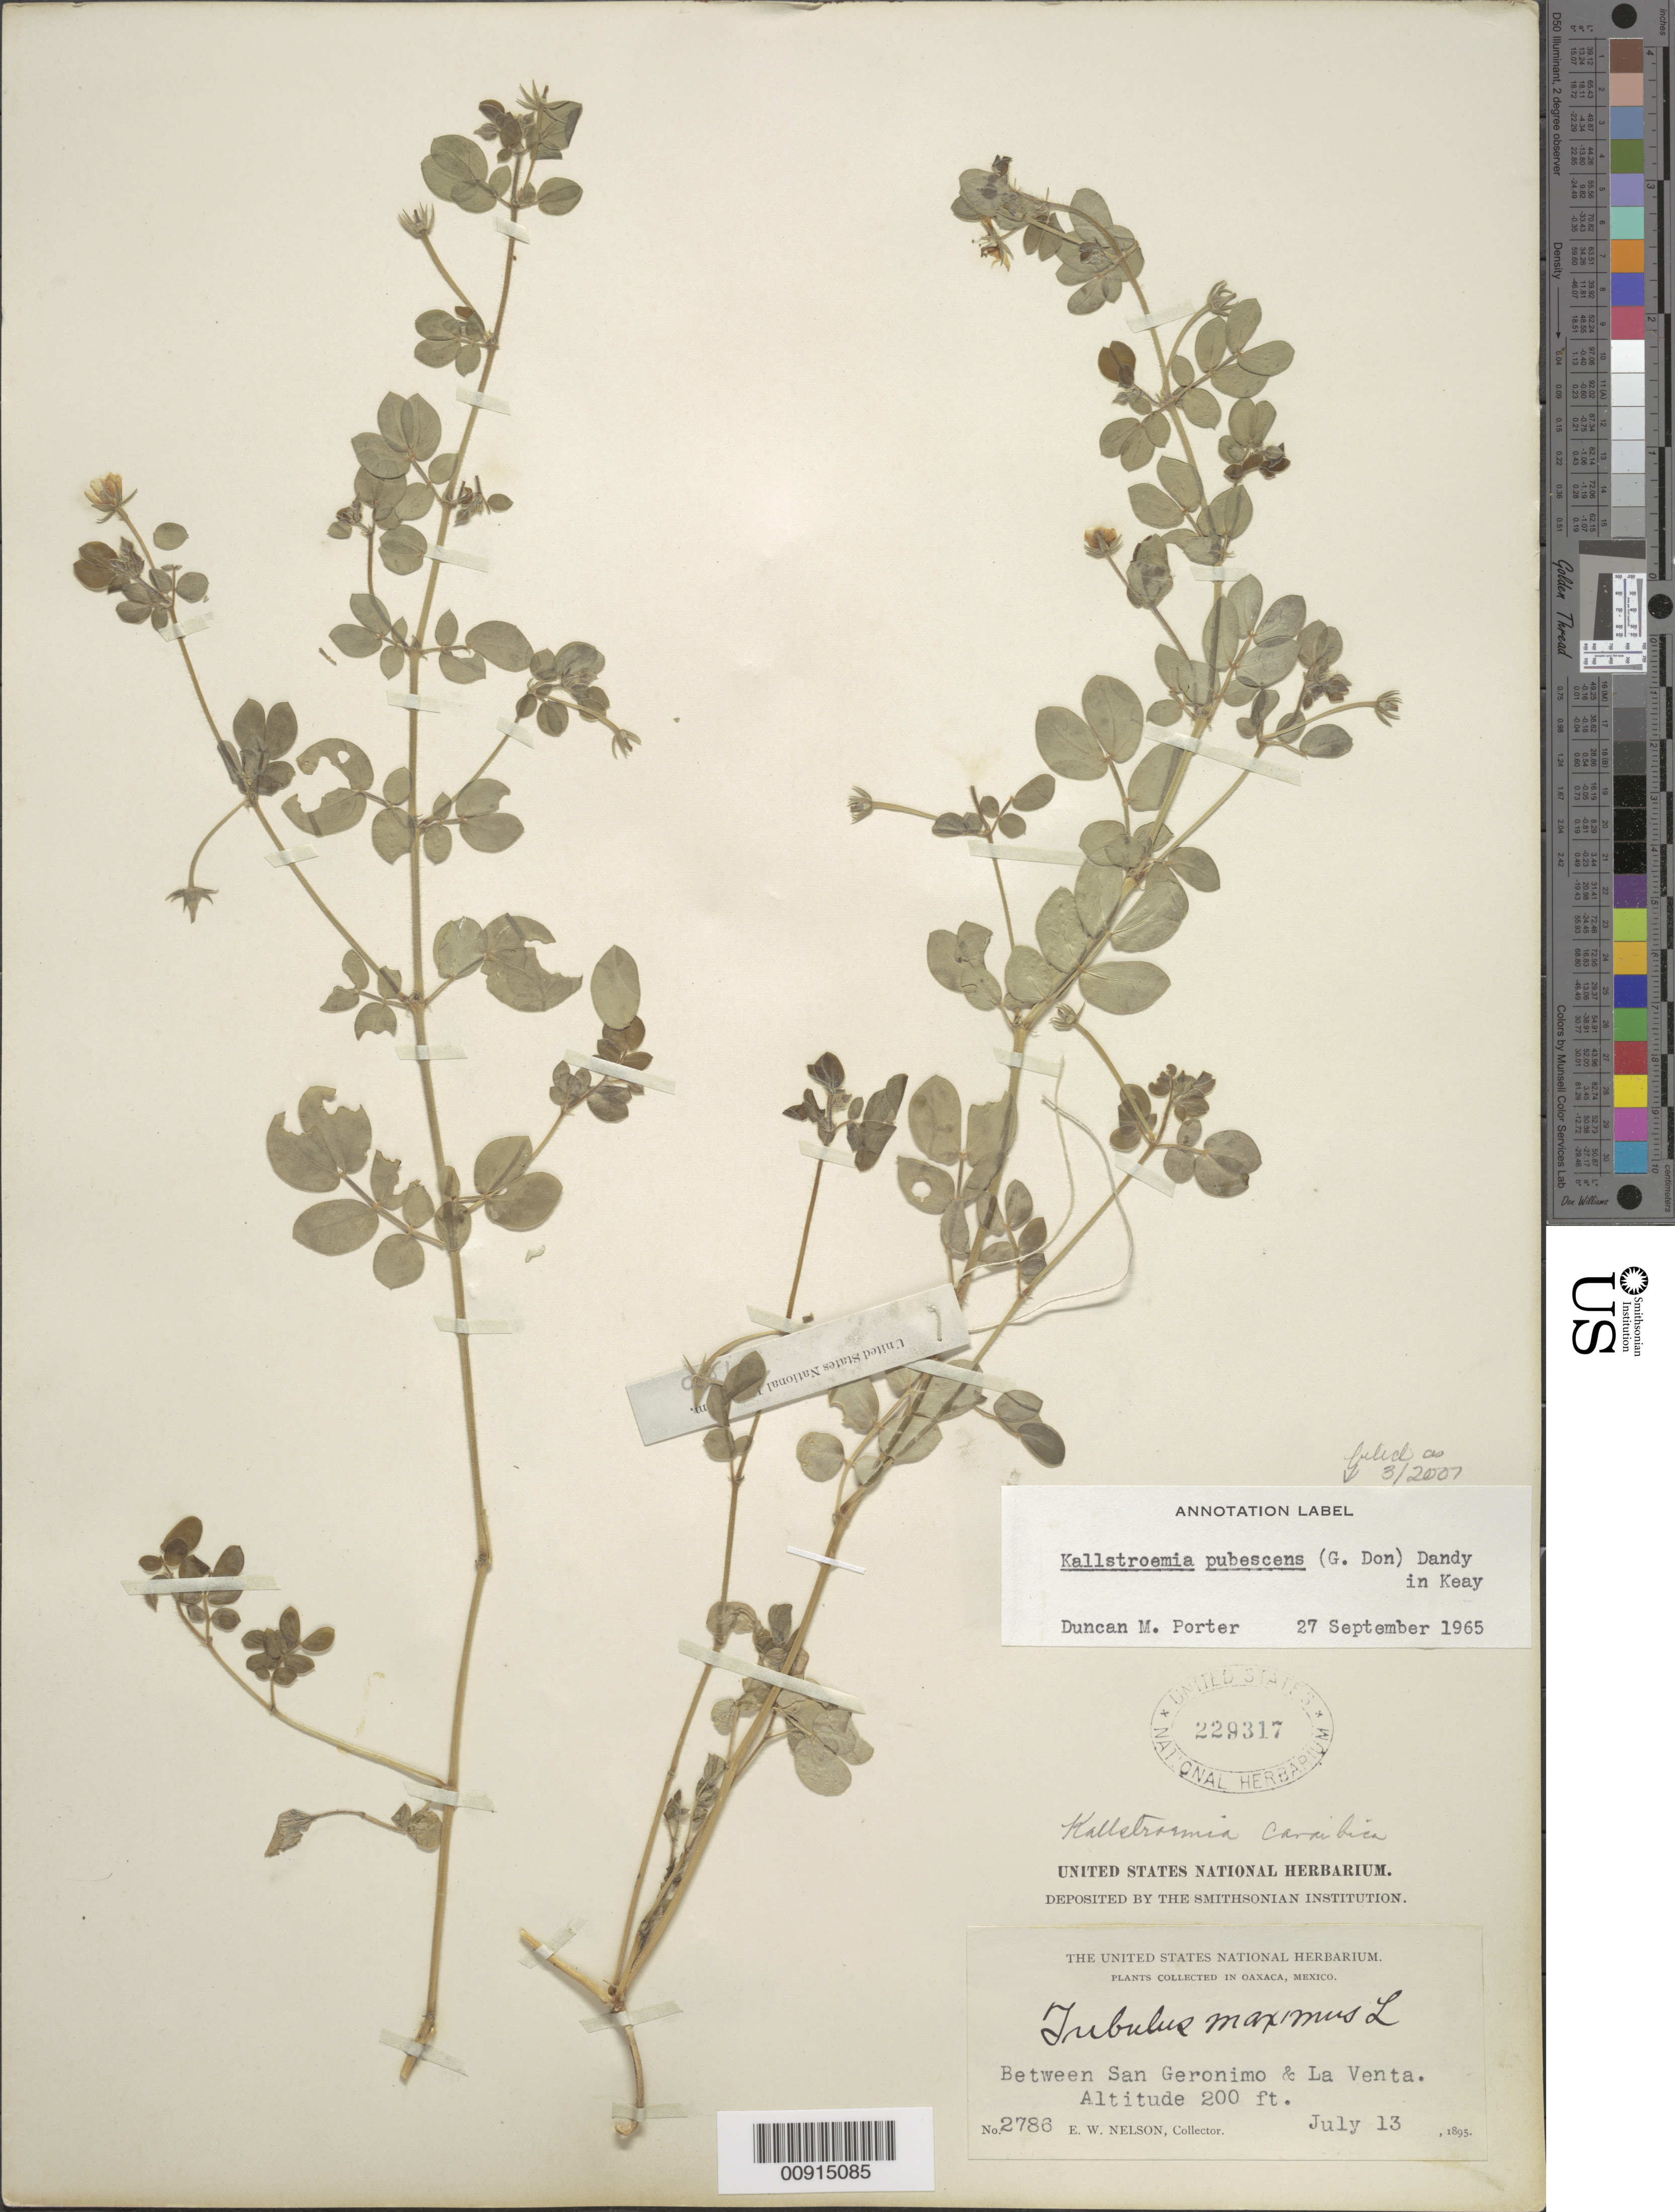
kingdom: Plantae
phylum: Tracheophyta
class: Magnoliopsida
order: Zygophyllales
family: Zygophyllaceae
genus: Kallstroemia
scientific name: Kallstroemia pubescens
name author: (G. Don) Dandy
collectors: E. W. Nelson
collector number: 2786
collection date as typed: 13 Jul 1895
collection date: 1895-07-13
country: Mexico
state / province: Oaxaca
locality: Oaxaca: Between San Geronimo & La Venta.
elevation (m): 61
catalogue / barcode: US 229317